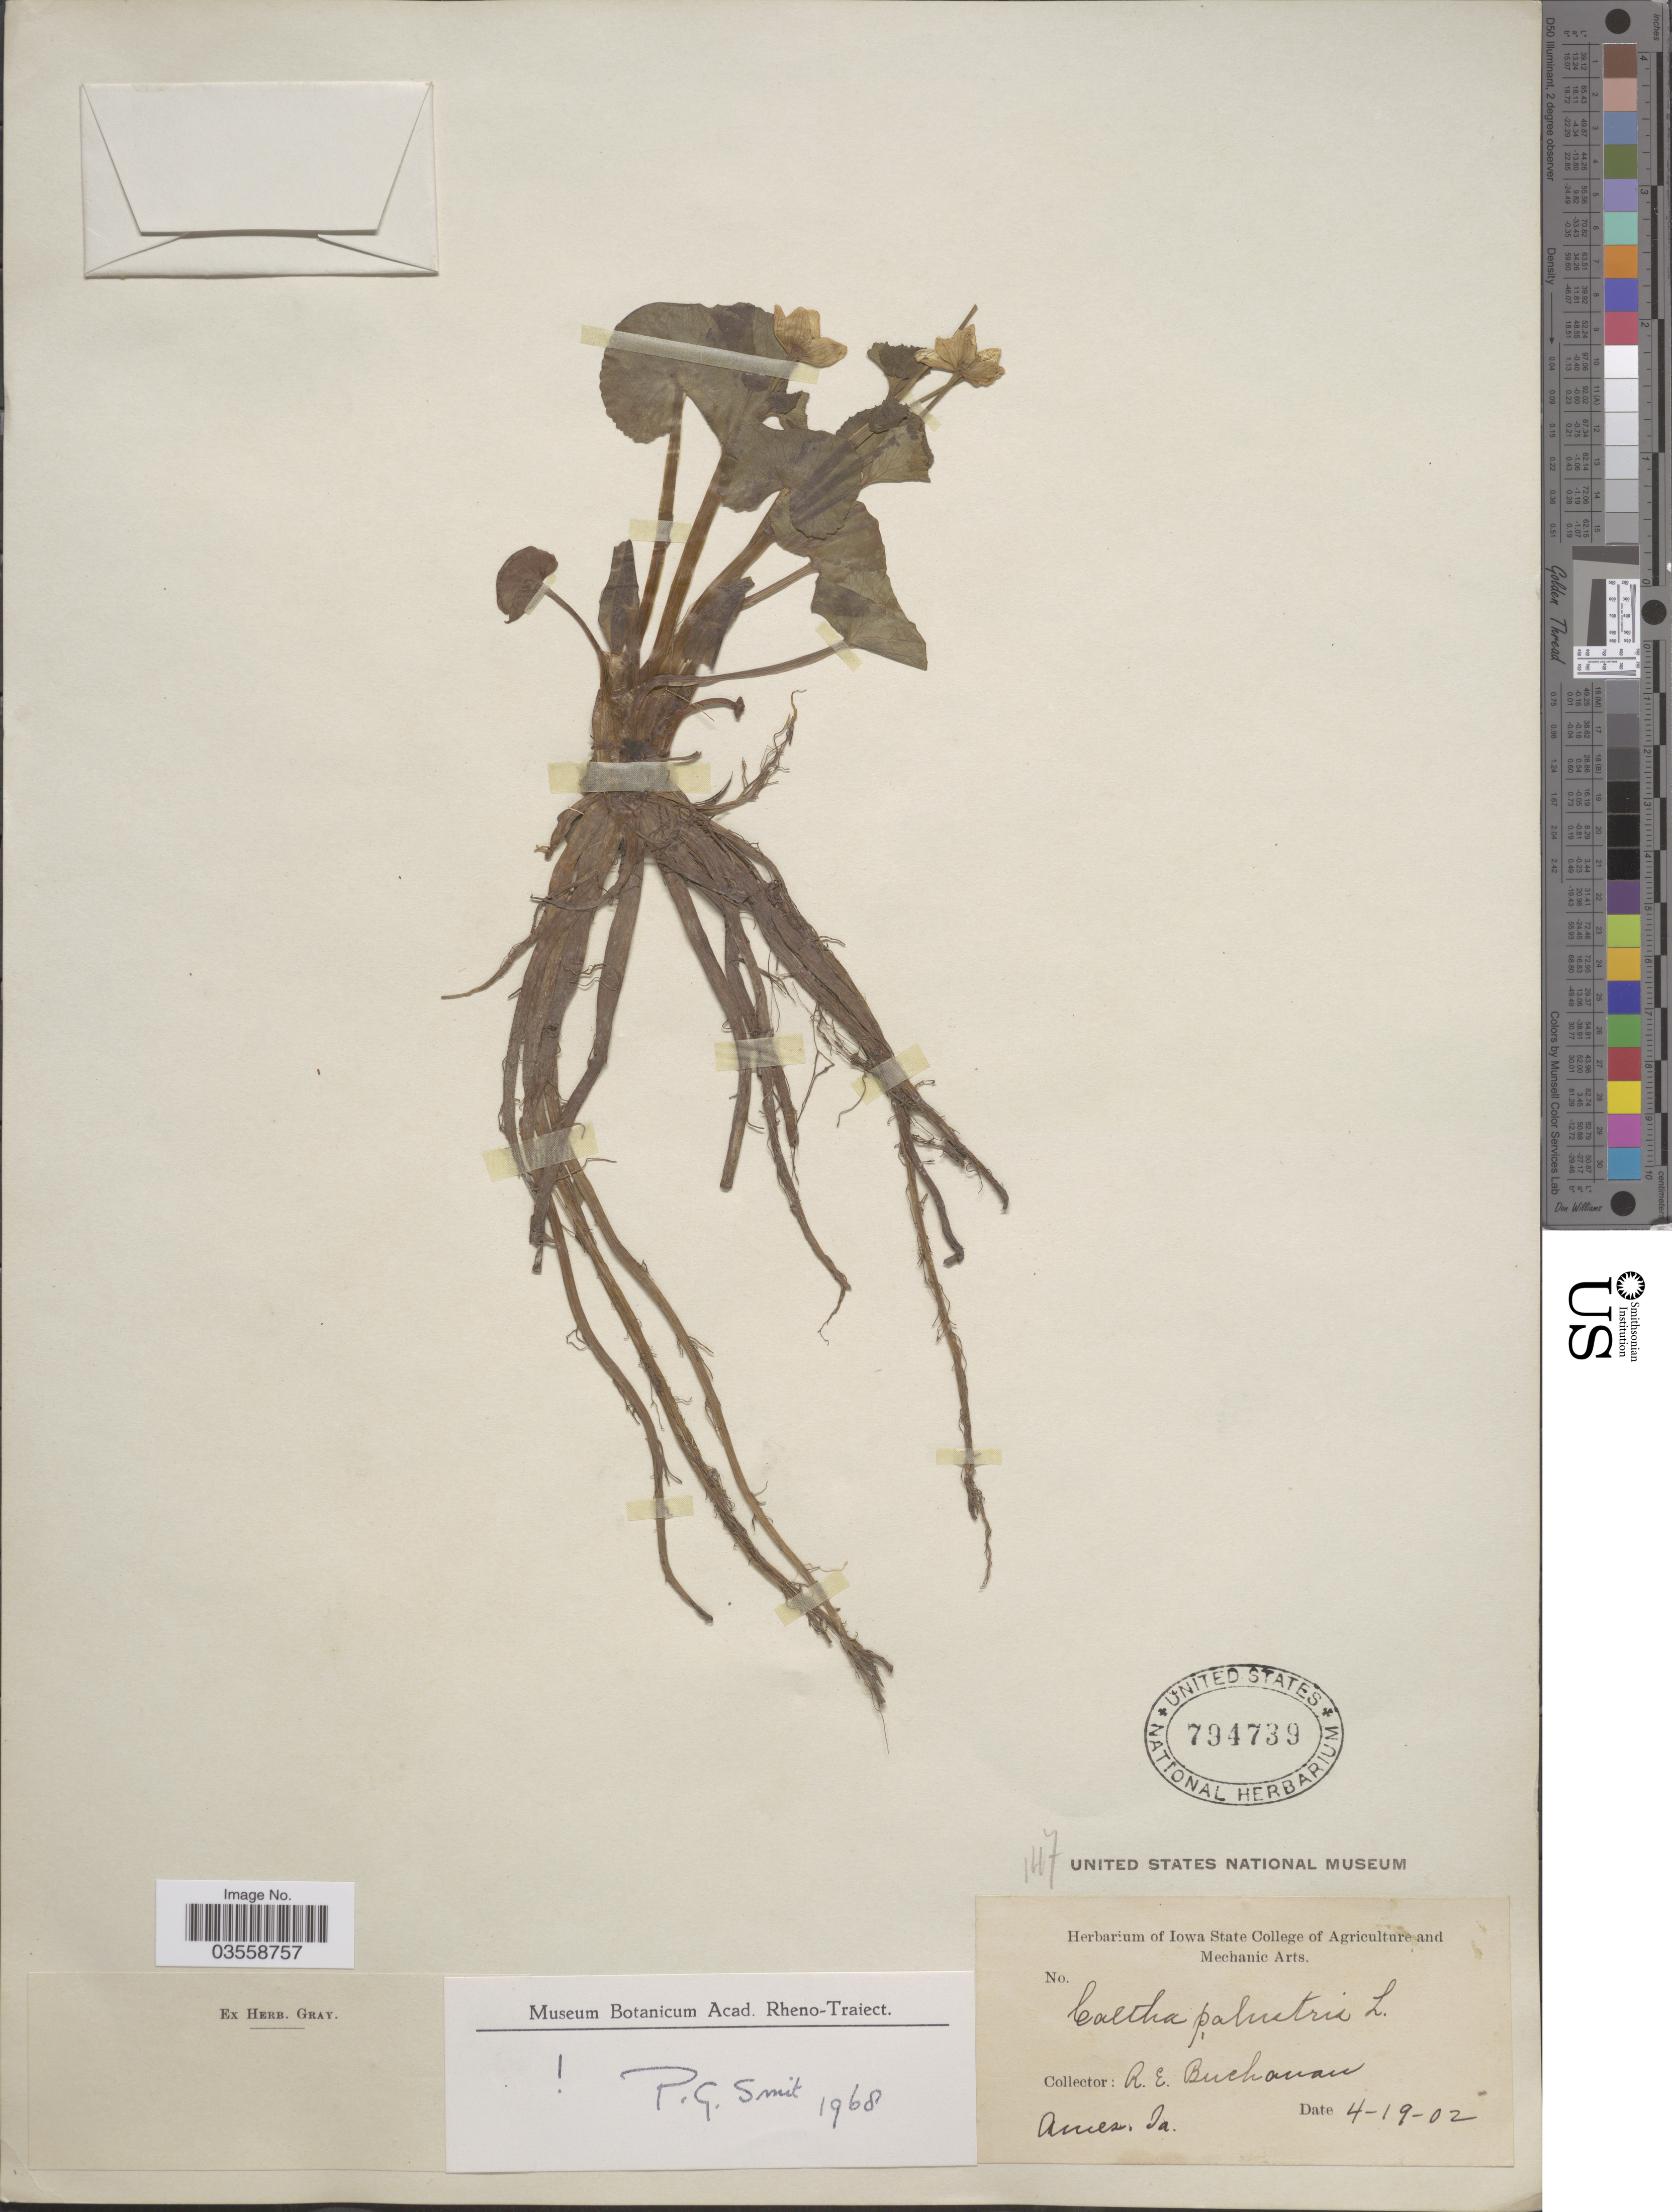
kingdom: Plantae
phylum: Tracheophyta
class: Magnoliopsida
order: Ranunculales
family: Ranunculaceae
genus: Caltha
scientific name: Caltha palustris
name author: L.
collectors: R. Buchanan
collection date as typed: Transcribed d/m/y: 19/4/2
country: United States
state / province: Iowa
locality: Ames.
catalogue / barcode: US 794739